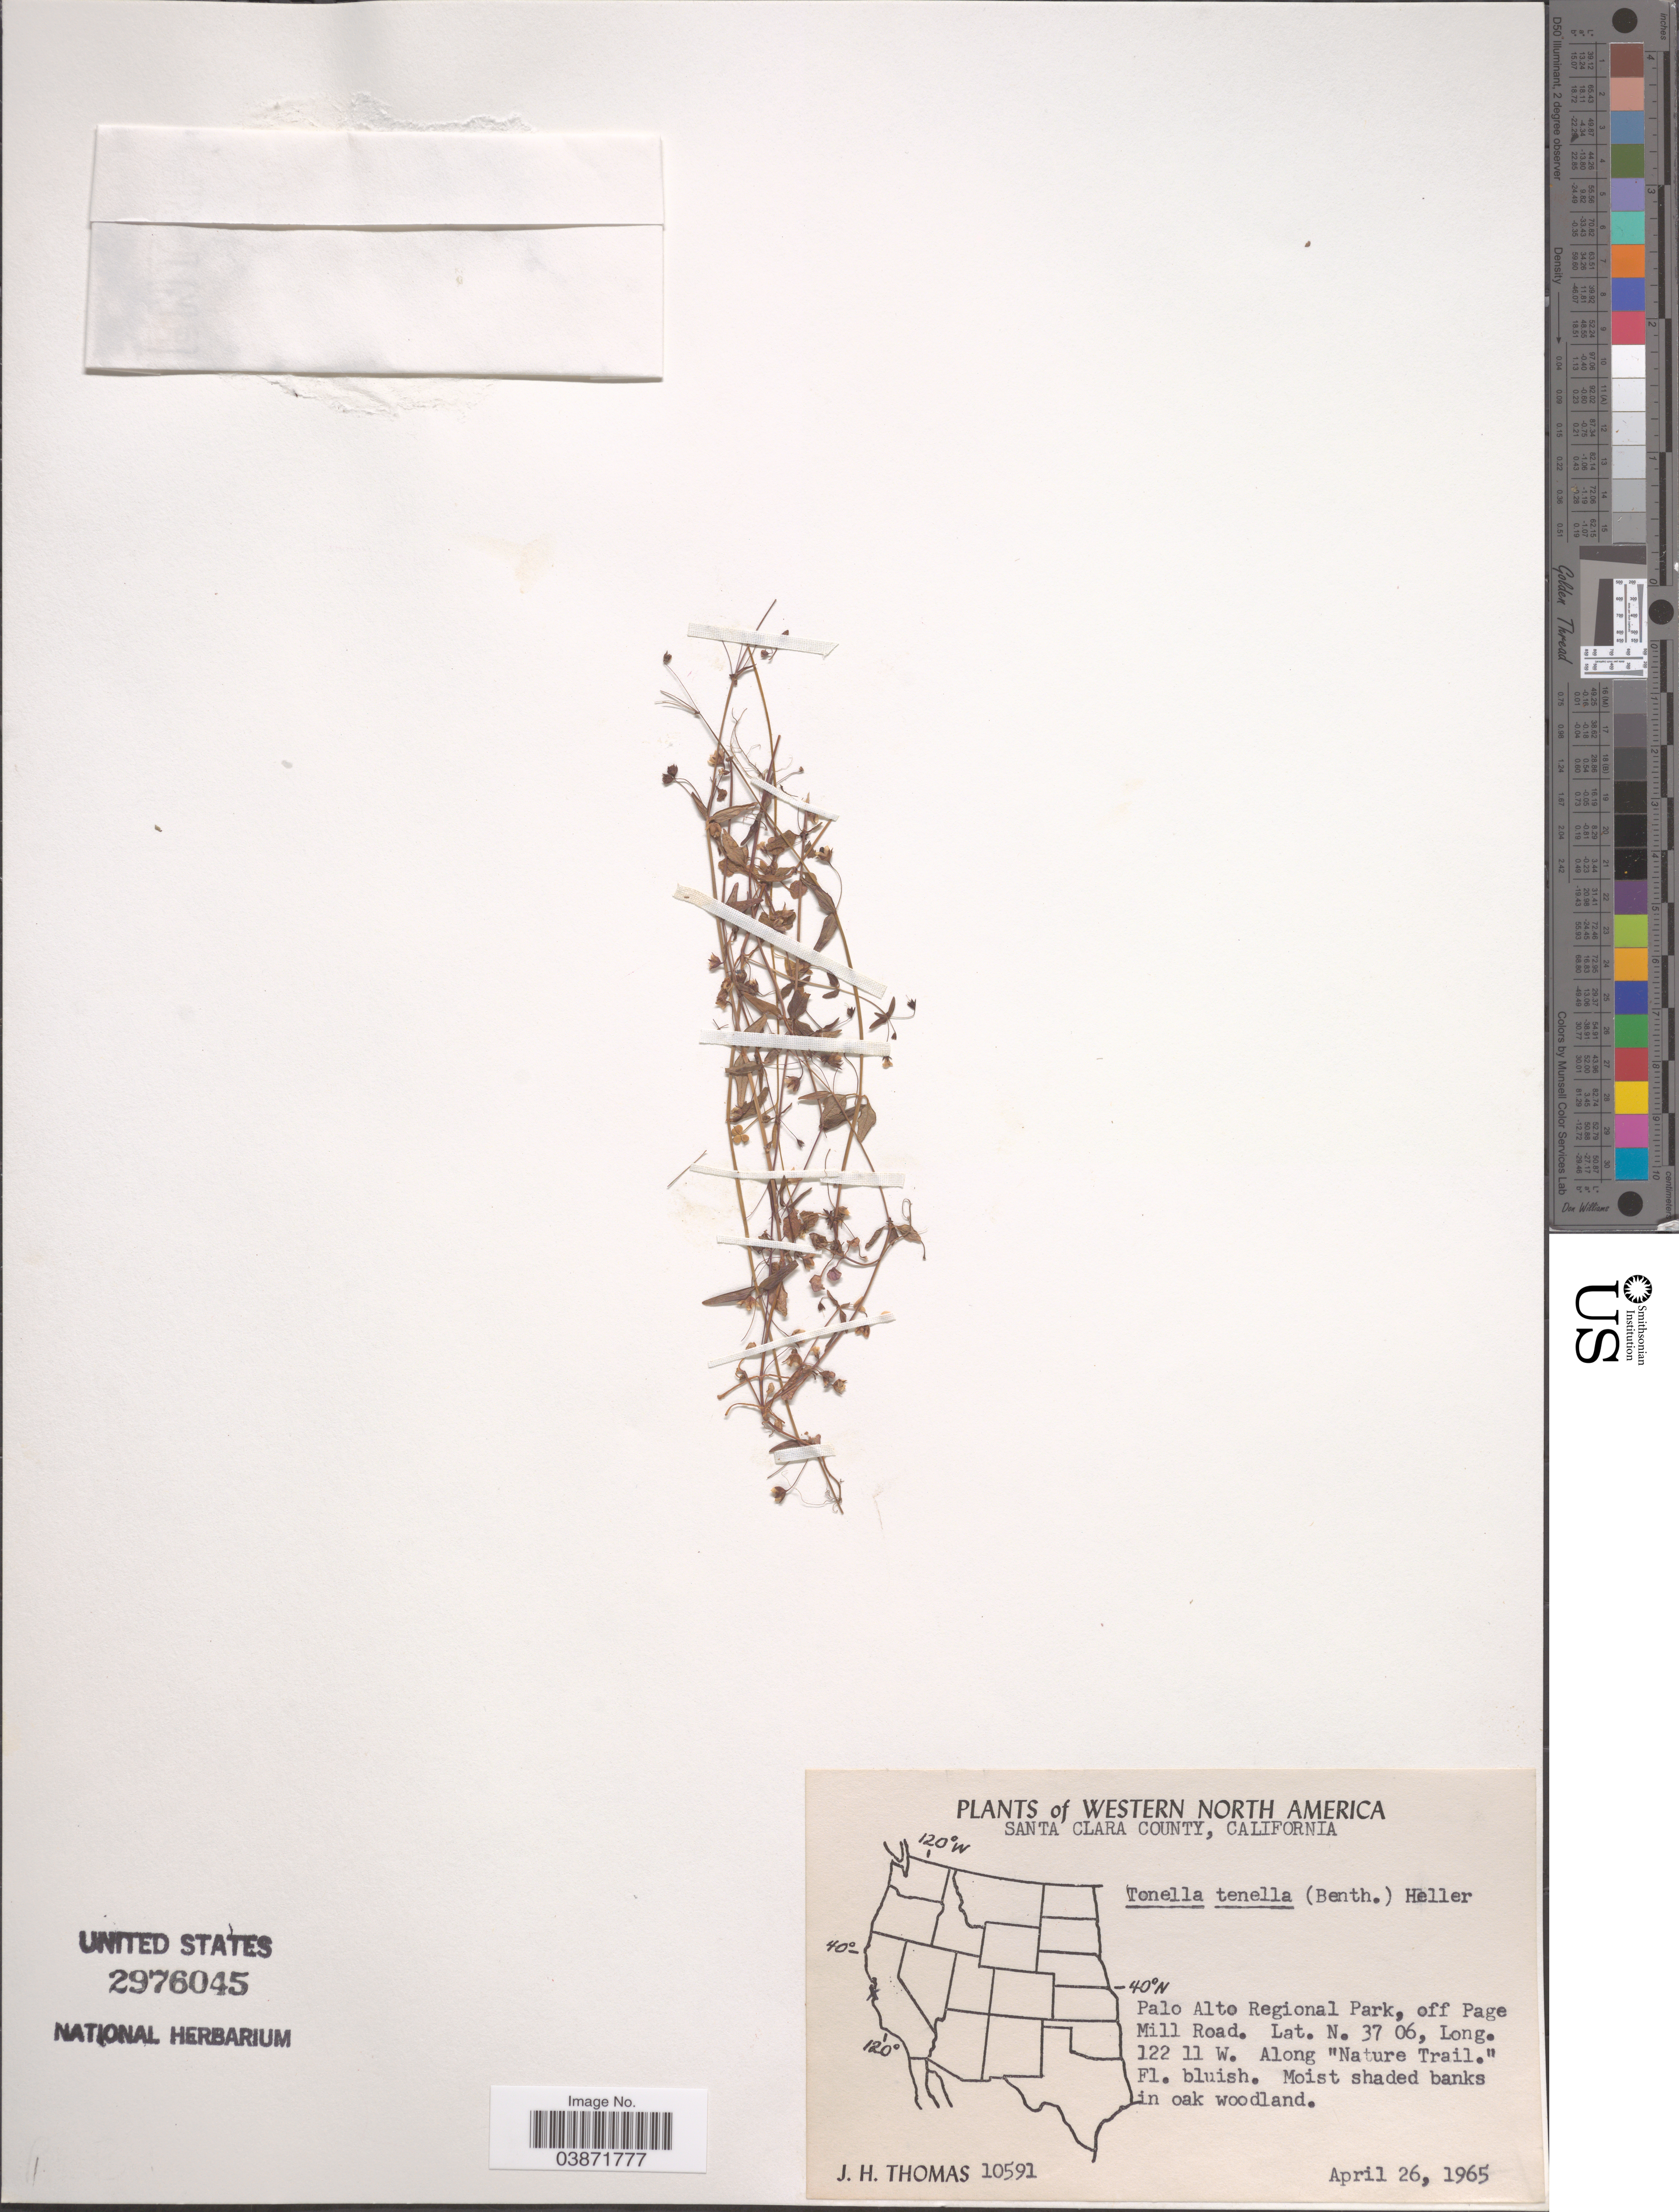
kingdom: Plantae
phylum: Tracheophyta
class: Magnoliopsida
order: Lamiales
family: Plantaginaceae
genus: Tonella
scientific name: Tonella tenella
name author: (Benth.) A. Heller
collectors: J. H. Thomas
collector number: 10591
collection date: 1965-04-26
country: United States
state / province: California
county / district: Santa Clara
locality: Western North America. Santa Clara County. Palo Alto Regional Park, off Page Mill Road. Along "Nature Trail".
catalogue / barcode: US 2976045